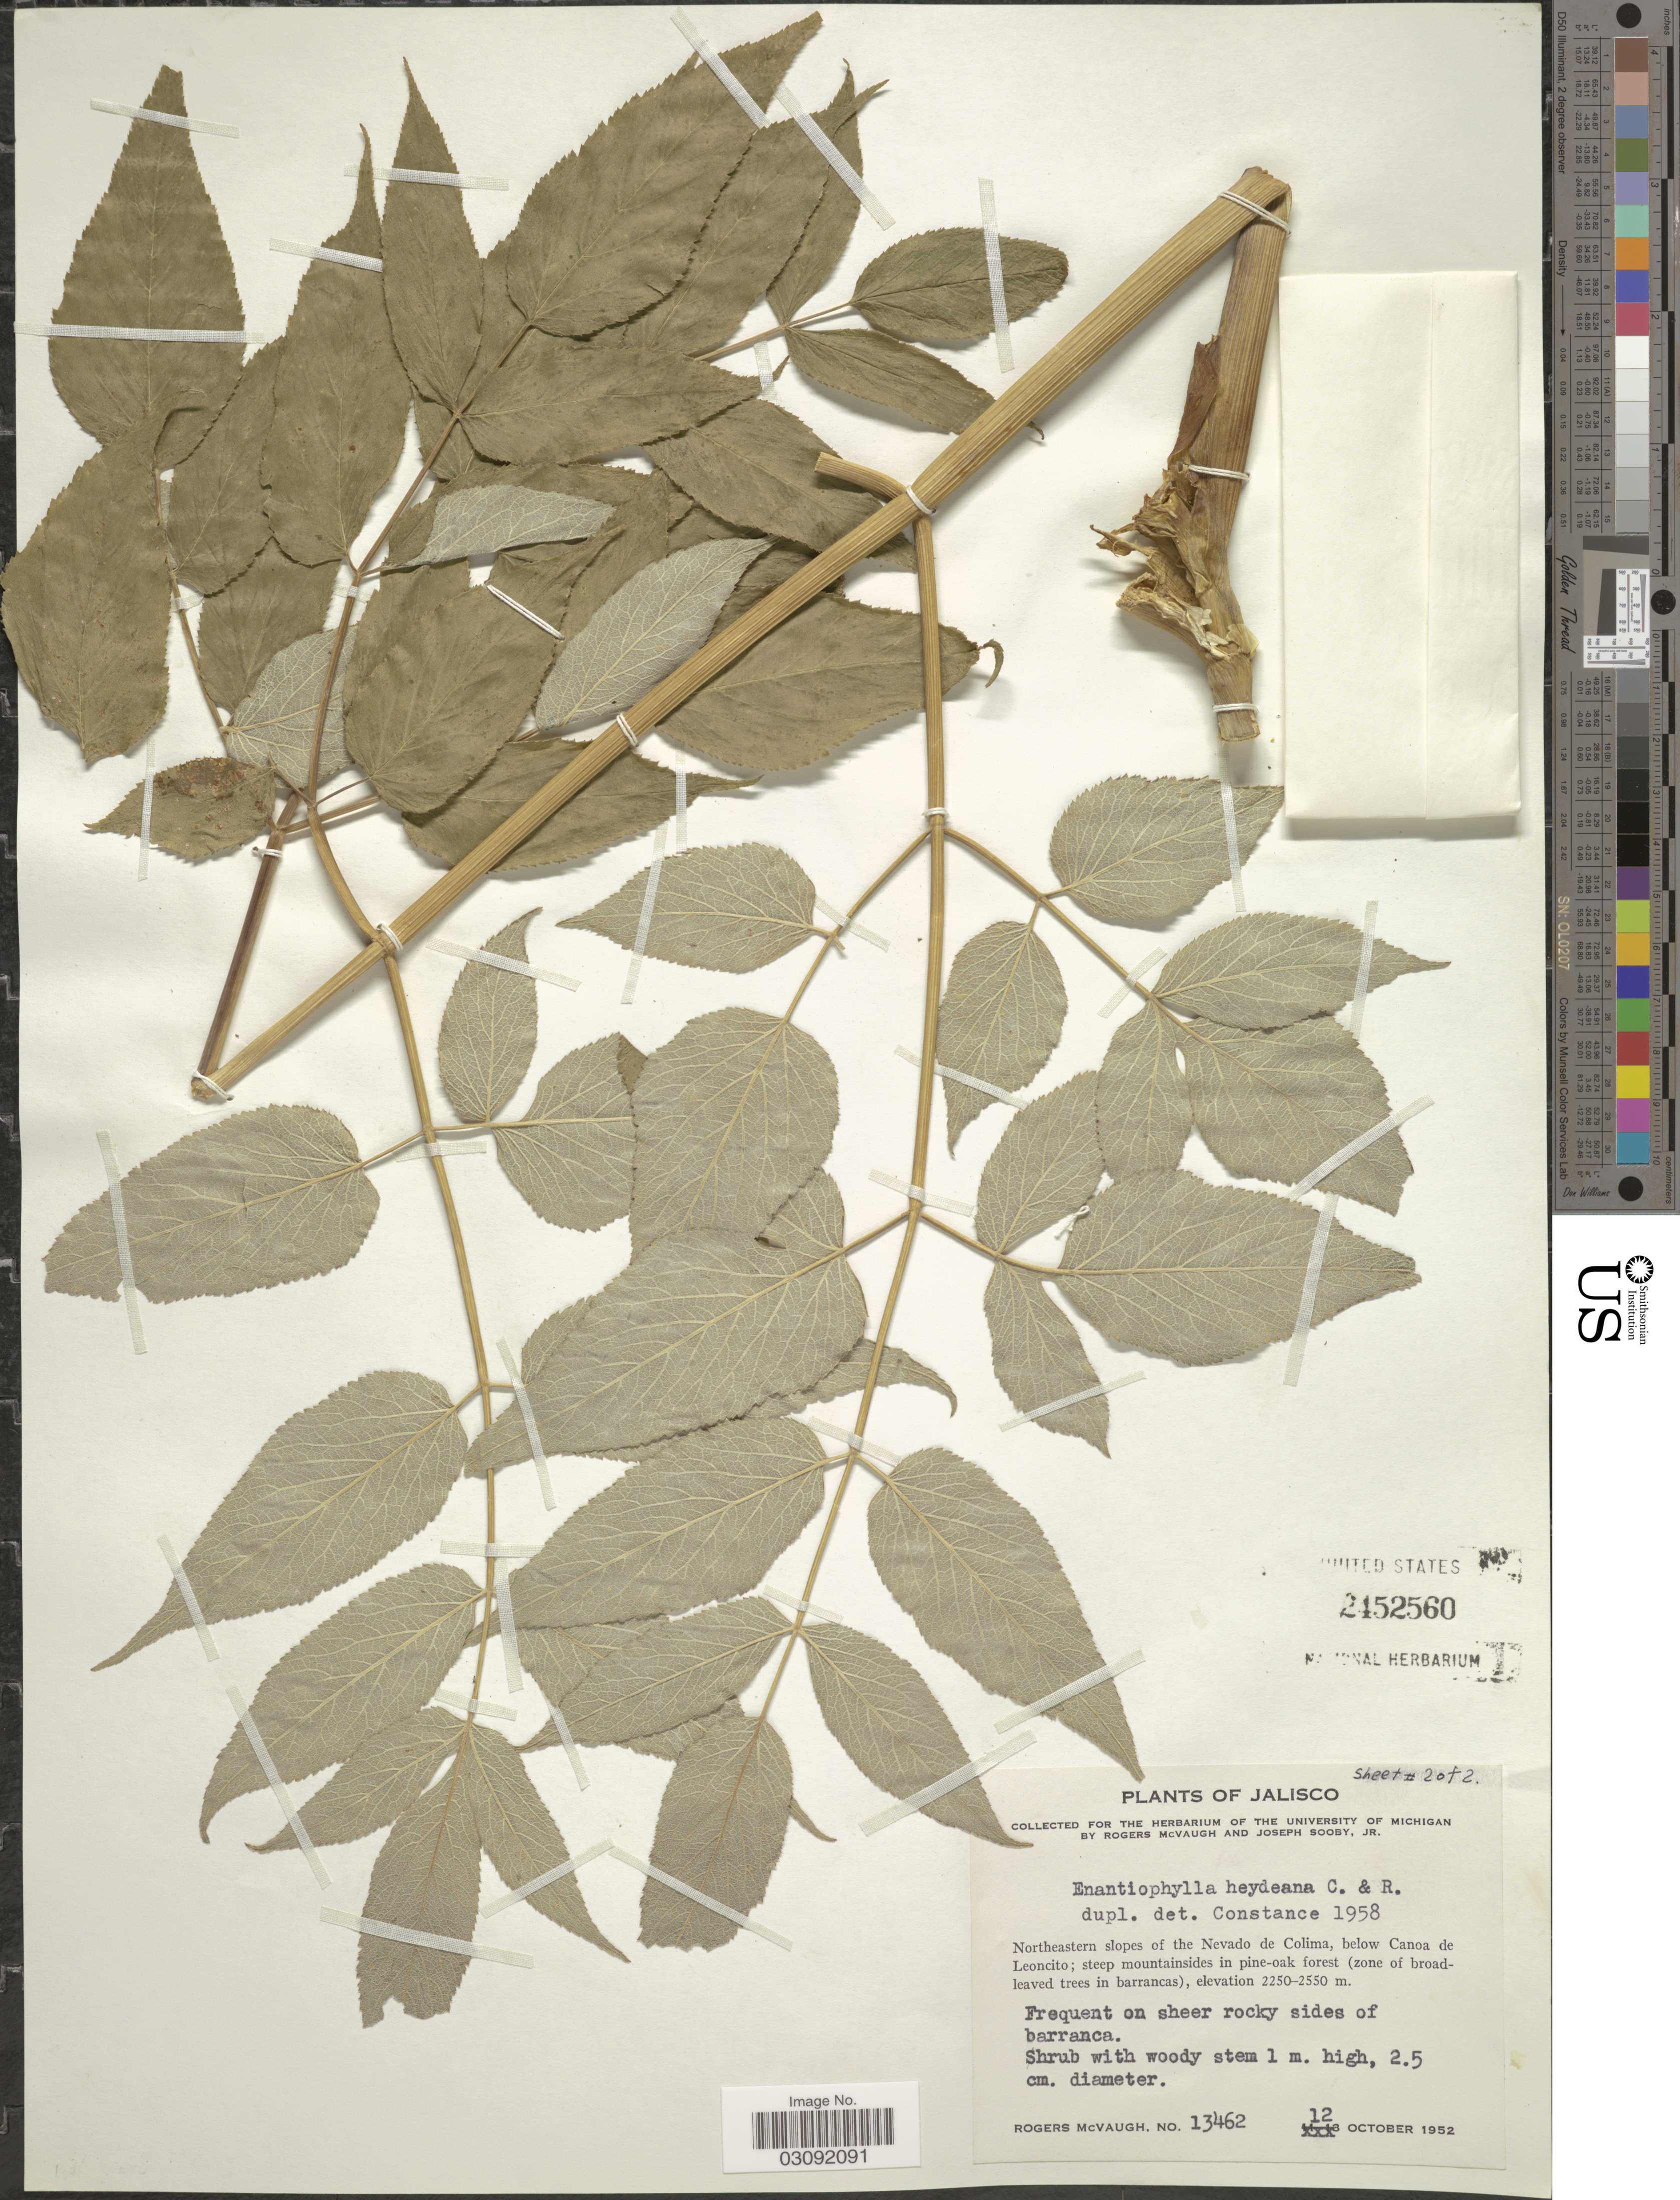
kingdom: Plantae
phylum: Tracheophyta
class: Magnoliopsida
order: Apiales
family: Apiaceae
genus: Enantiophylla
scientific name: Enantiophylla heydeana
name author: J.M. Coult. & Rose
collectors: R. McVaugh & J. Sooby Jr.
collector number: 13462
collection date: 1952-10-12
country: Mexico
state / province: Jalisco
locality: Northeastern slopes of the Nevado de Colima, below Canoa de Leoncito; steep mountainsides in pine-oak forest (zone of broad-leaved trees in barrancas).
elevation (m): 2250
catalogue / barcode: US 2452560